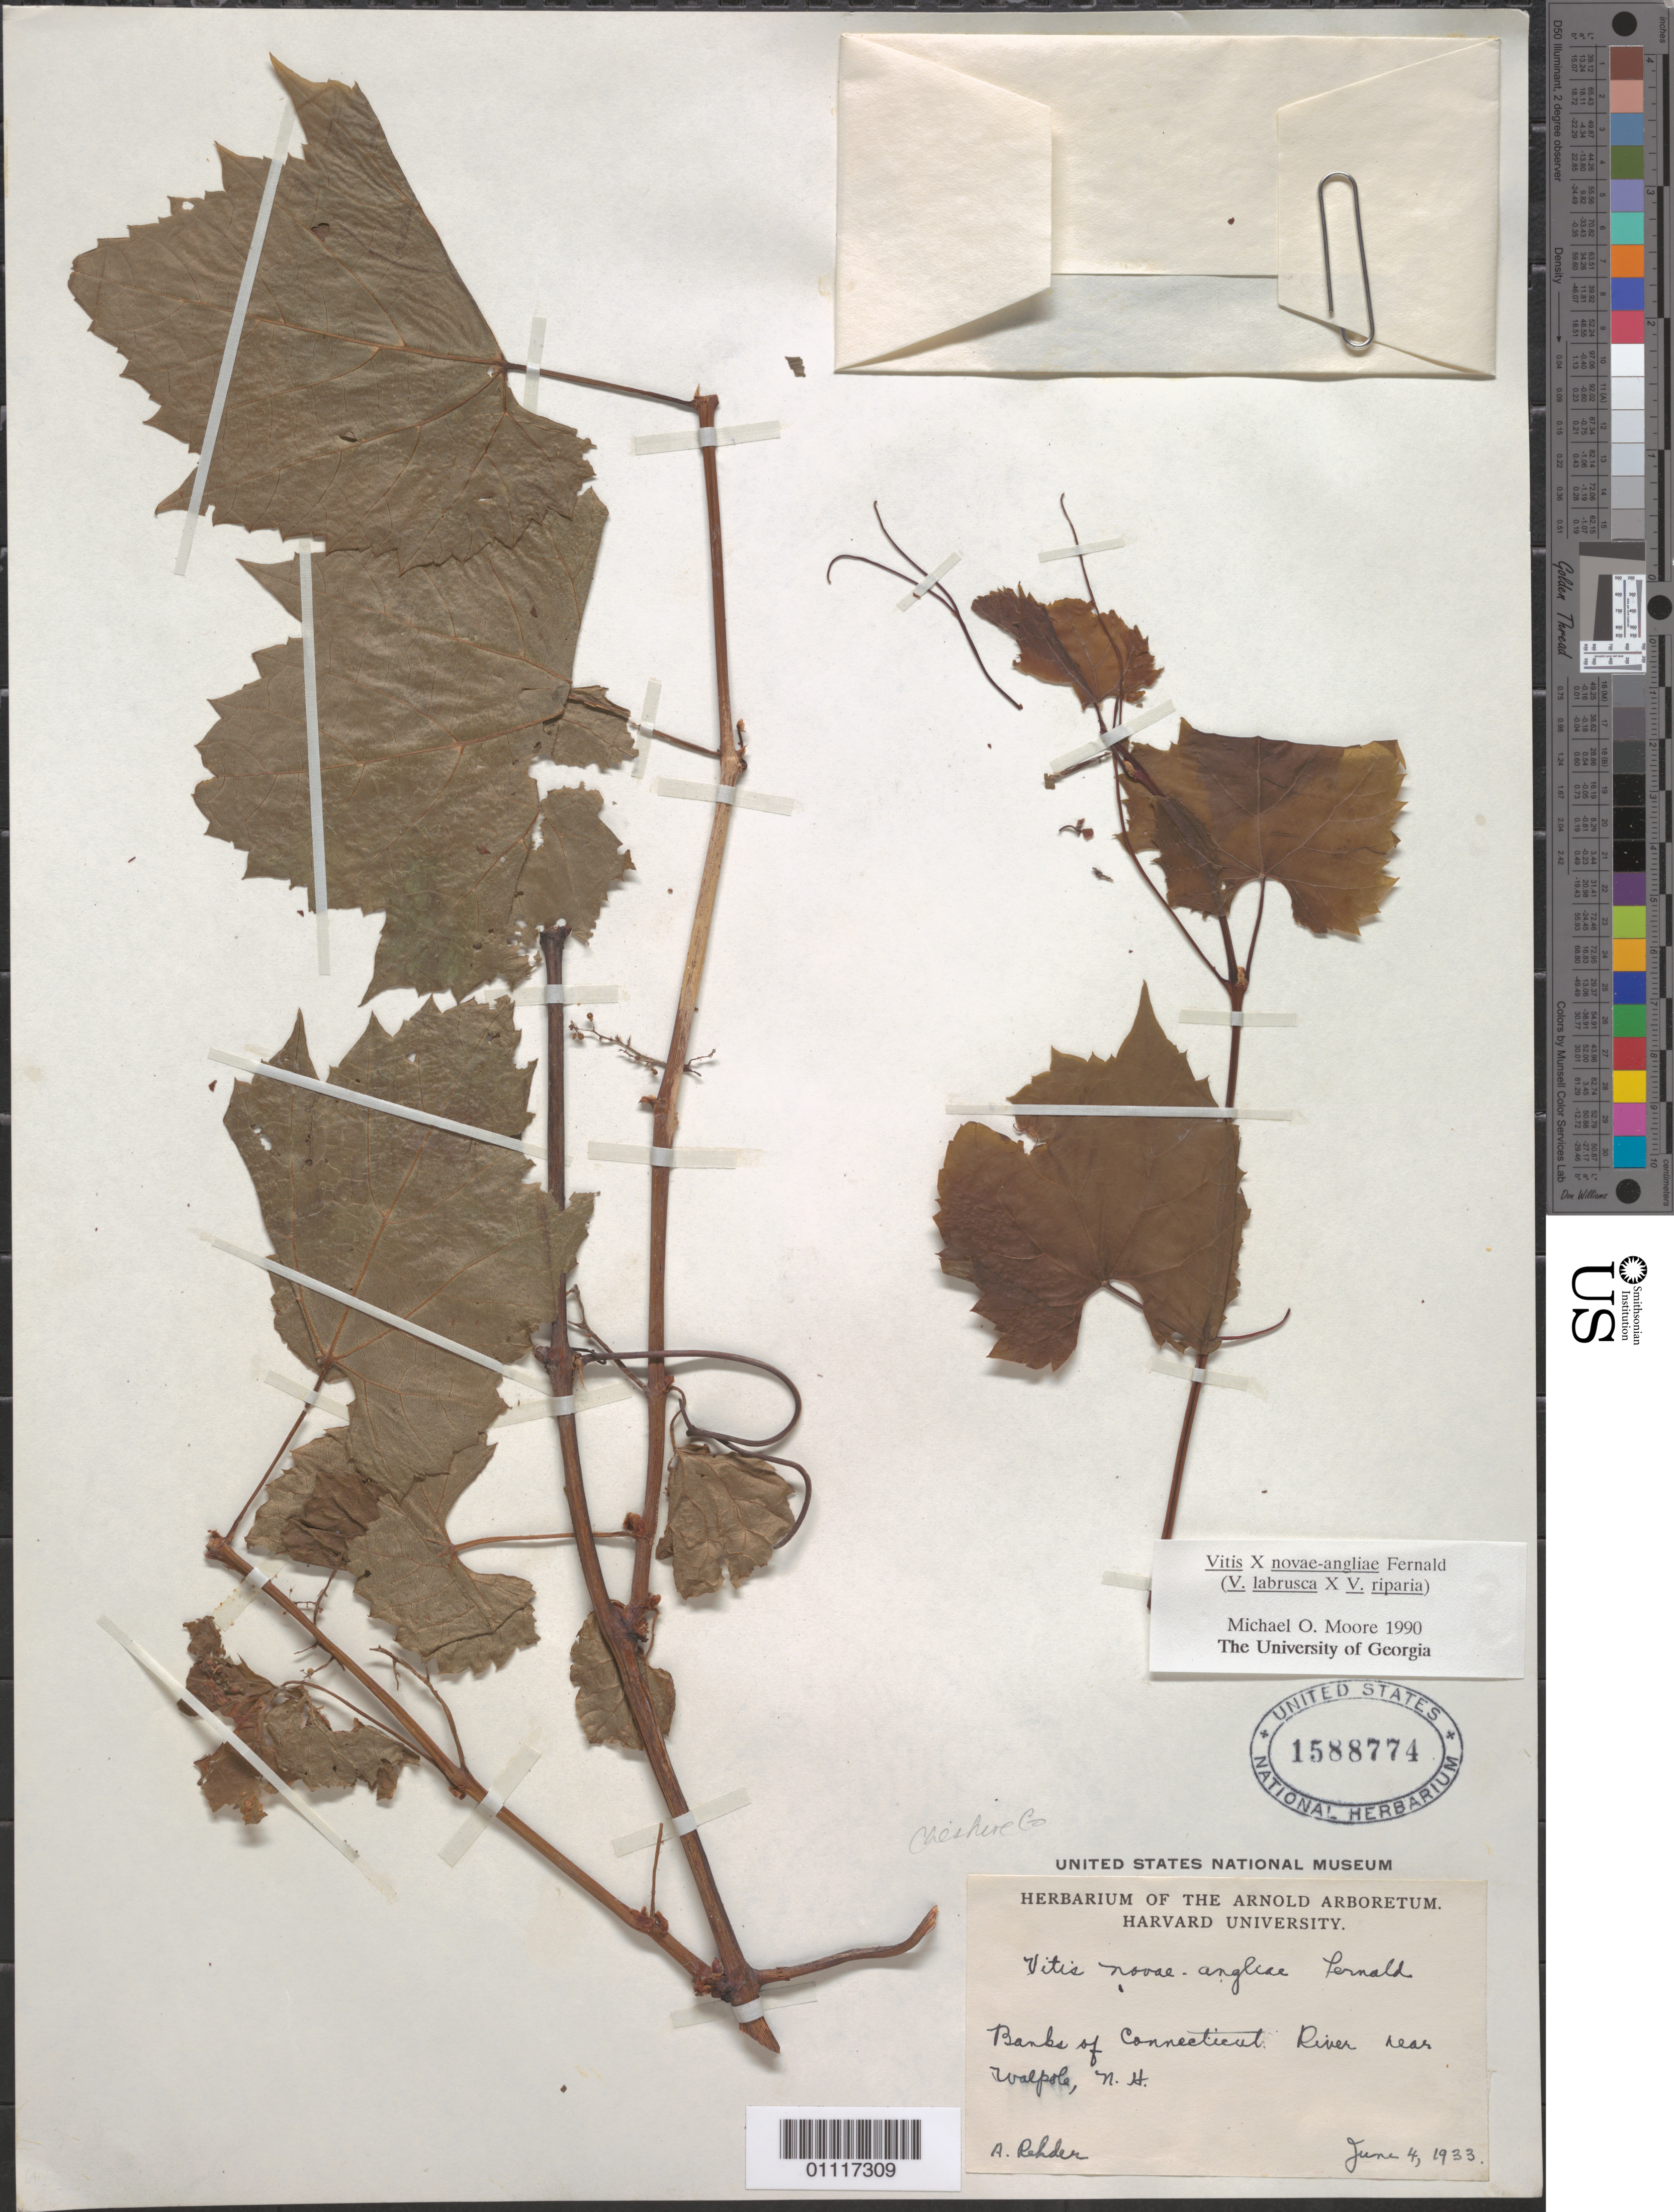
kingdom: Plantae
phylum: Tracheophyta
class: Magnoliopsida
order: Vitales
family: Vitaceae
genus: Vitis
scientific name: Vitis x novae-angliae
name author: Fernald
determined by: Moore, M. O.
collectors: A. Rehder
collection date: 1933-06-04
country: United States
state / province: New Hampshire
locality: Banks of Connecticut River near Walpole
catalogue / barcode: US 1588774